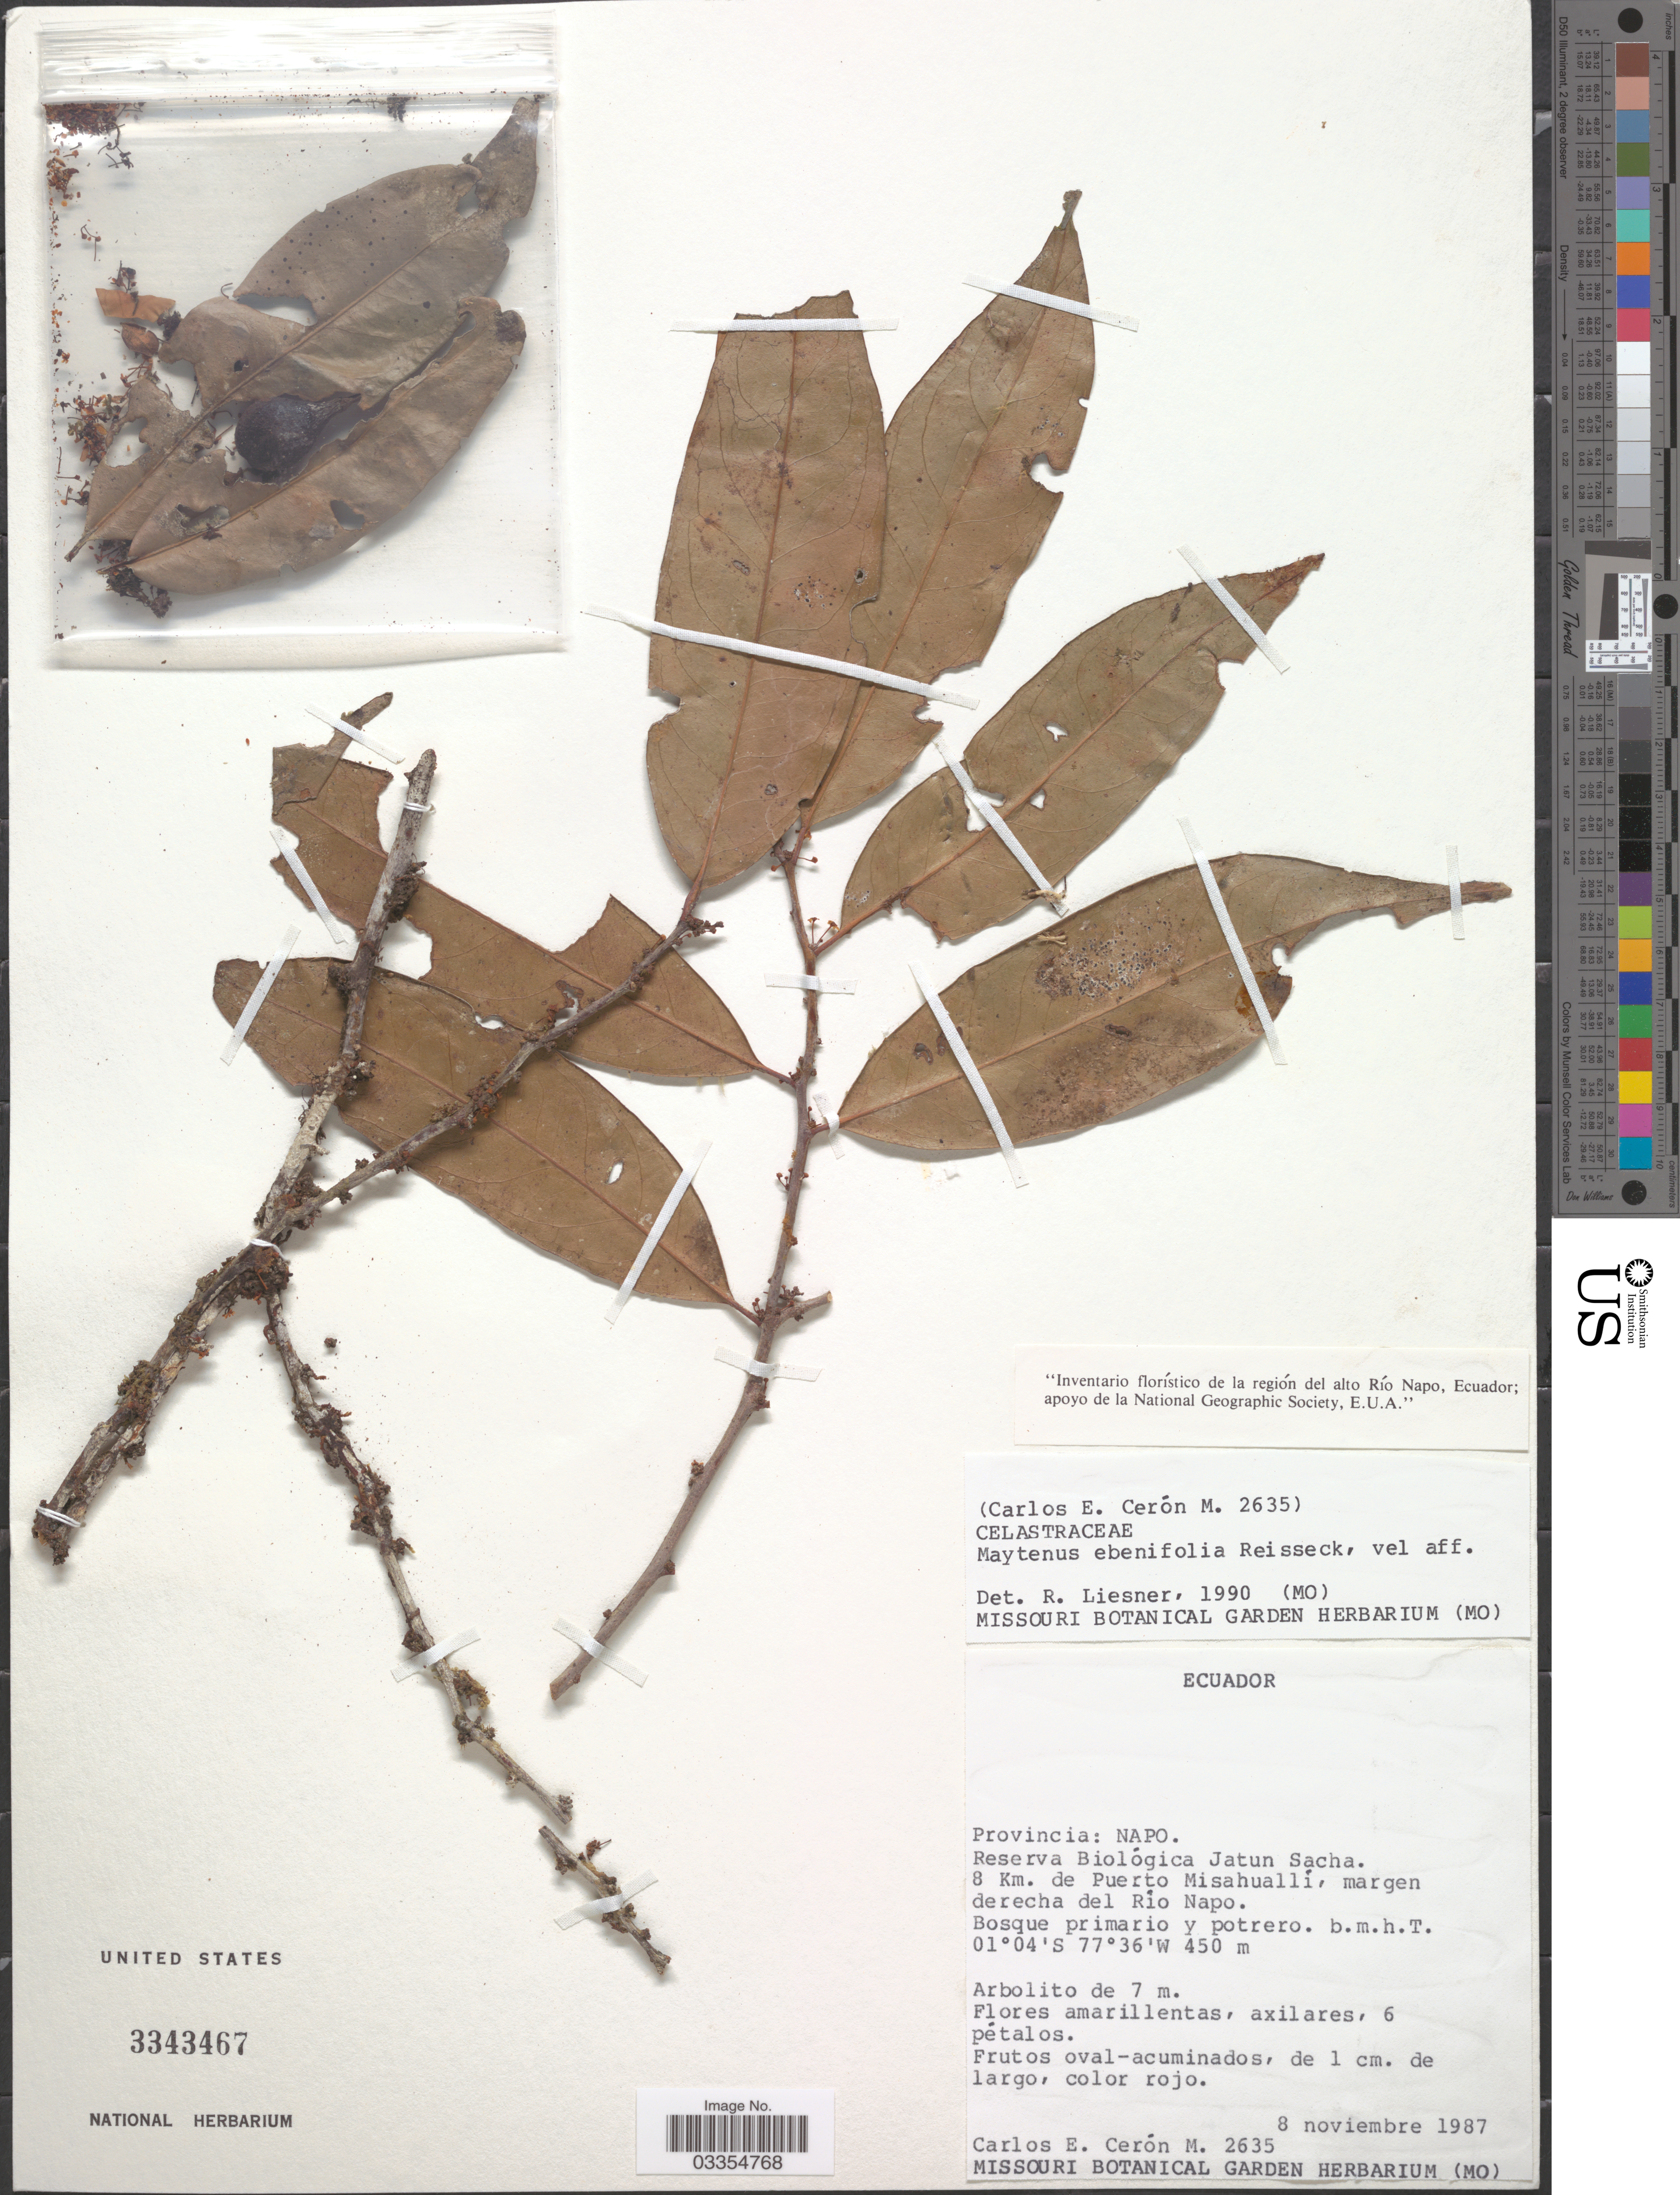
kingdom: Plantae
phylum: Tracheophyta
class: Magnoliopsida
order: Celastrales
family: Celastraceae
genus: Maytenus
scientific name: Maytenus ebenifolia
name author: Reissek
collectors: C. E. Cerón M.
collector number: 2635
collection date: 1987-11-08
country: Ecuador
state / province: Napo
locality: Reserva Biológica Jatun Sacha. 8 Km. de Puerto Misahuallí, margen derecha del Río Napo.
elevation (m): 450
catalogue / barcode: US 3343467